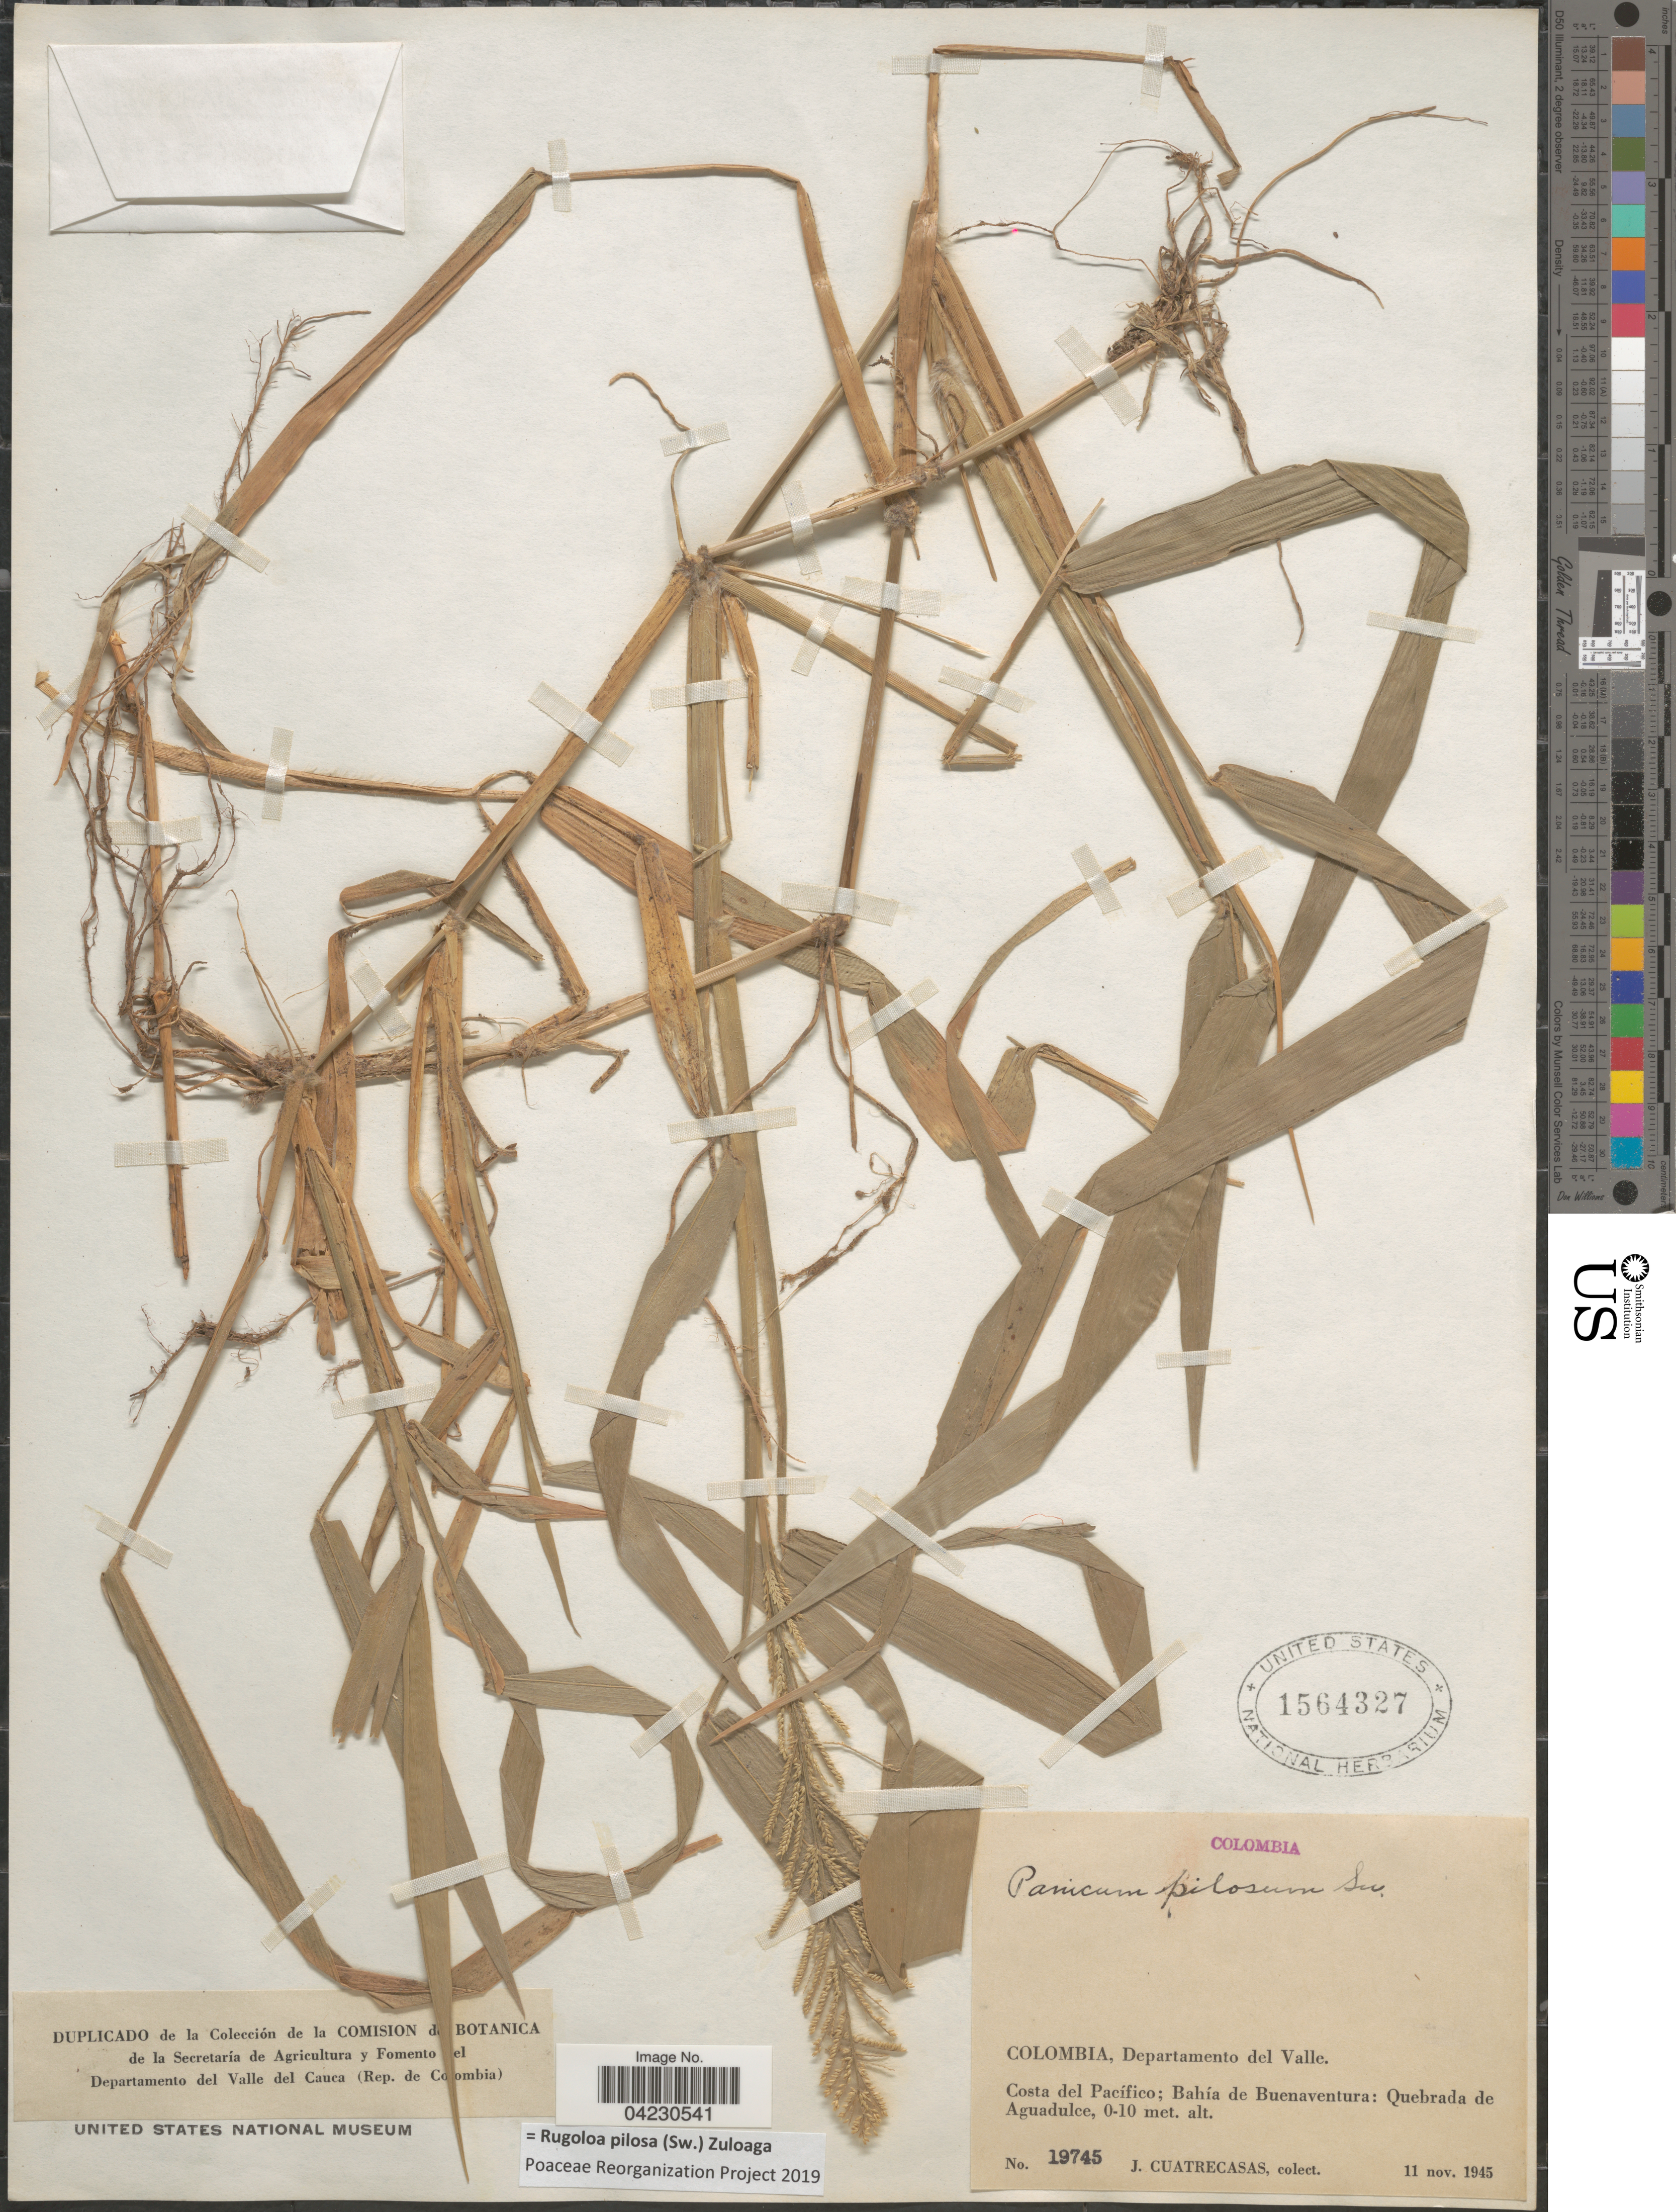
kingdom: Plantae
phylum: Tracheophyta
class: Liliopsida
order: Poales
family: Poaceae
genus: Rugoloa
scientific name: Rugoloa pilosa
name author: (Sw.) Zuloaga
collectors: J. Cuatrecasas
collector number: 19745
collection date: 1945-11-11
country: Colombia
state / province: Valle del Cauca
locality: Departamento del Valle. Costa del Pacífico; Bahía de Buenaventura: Quebrada de Aguadulce.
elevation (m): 0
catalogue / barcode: US 1564327